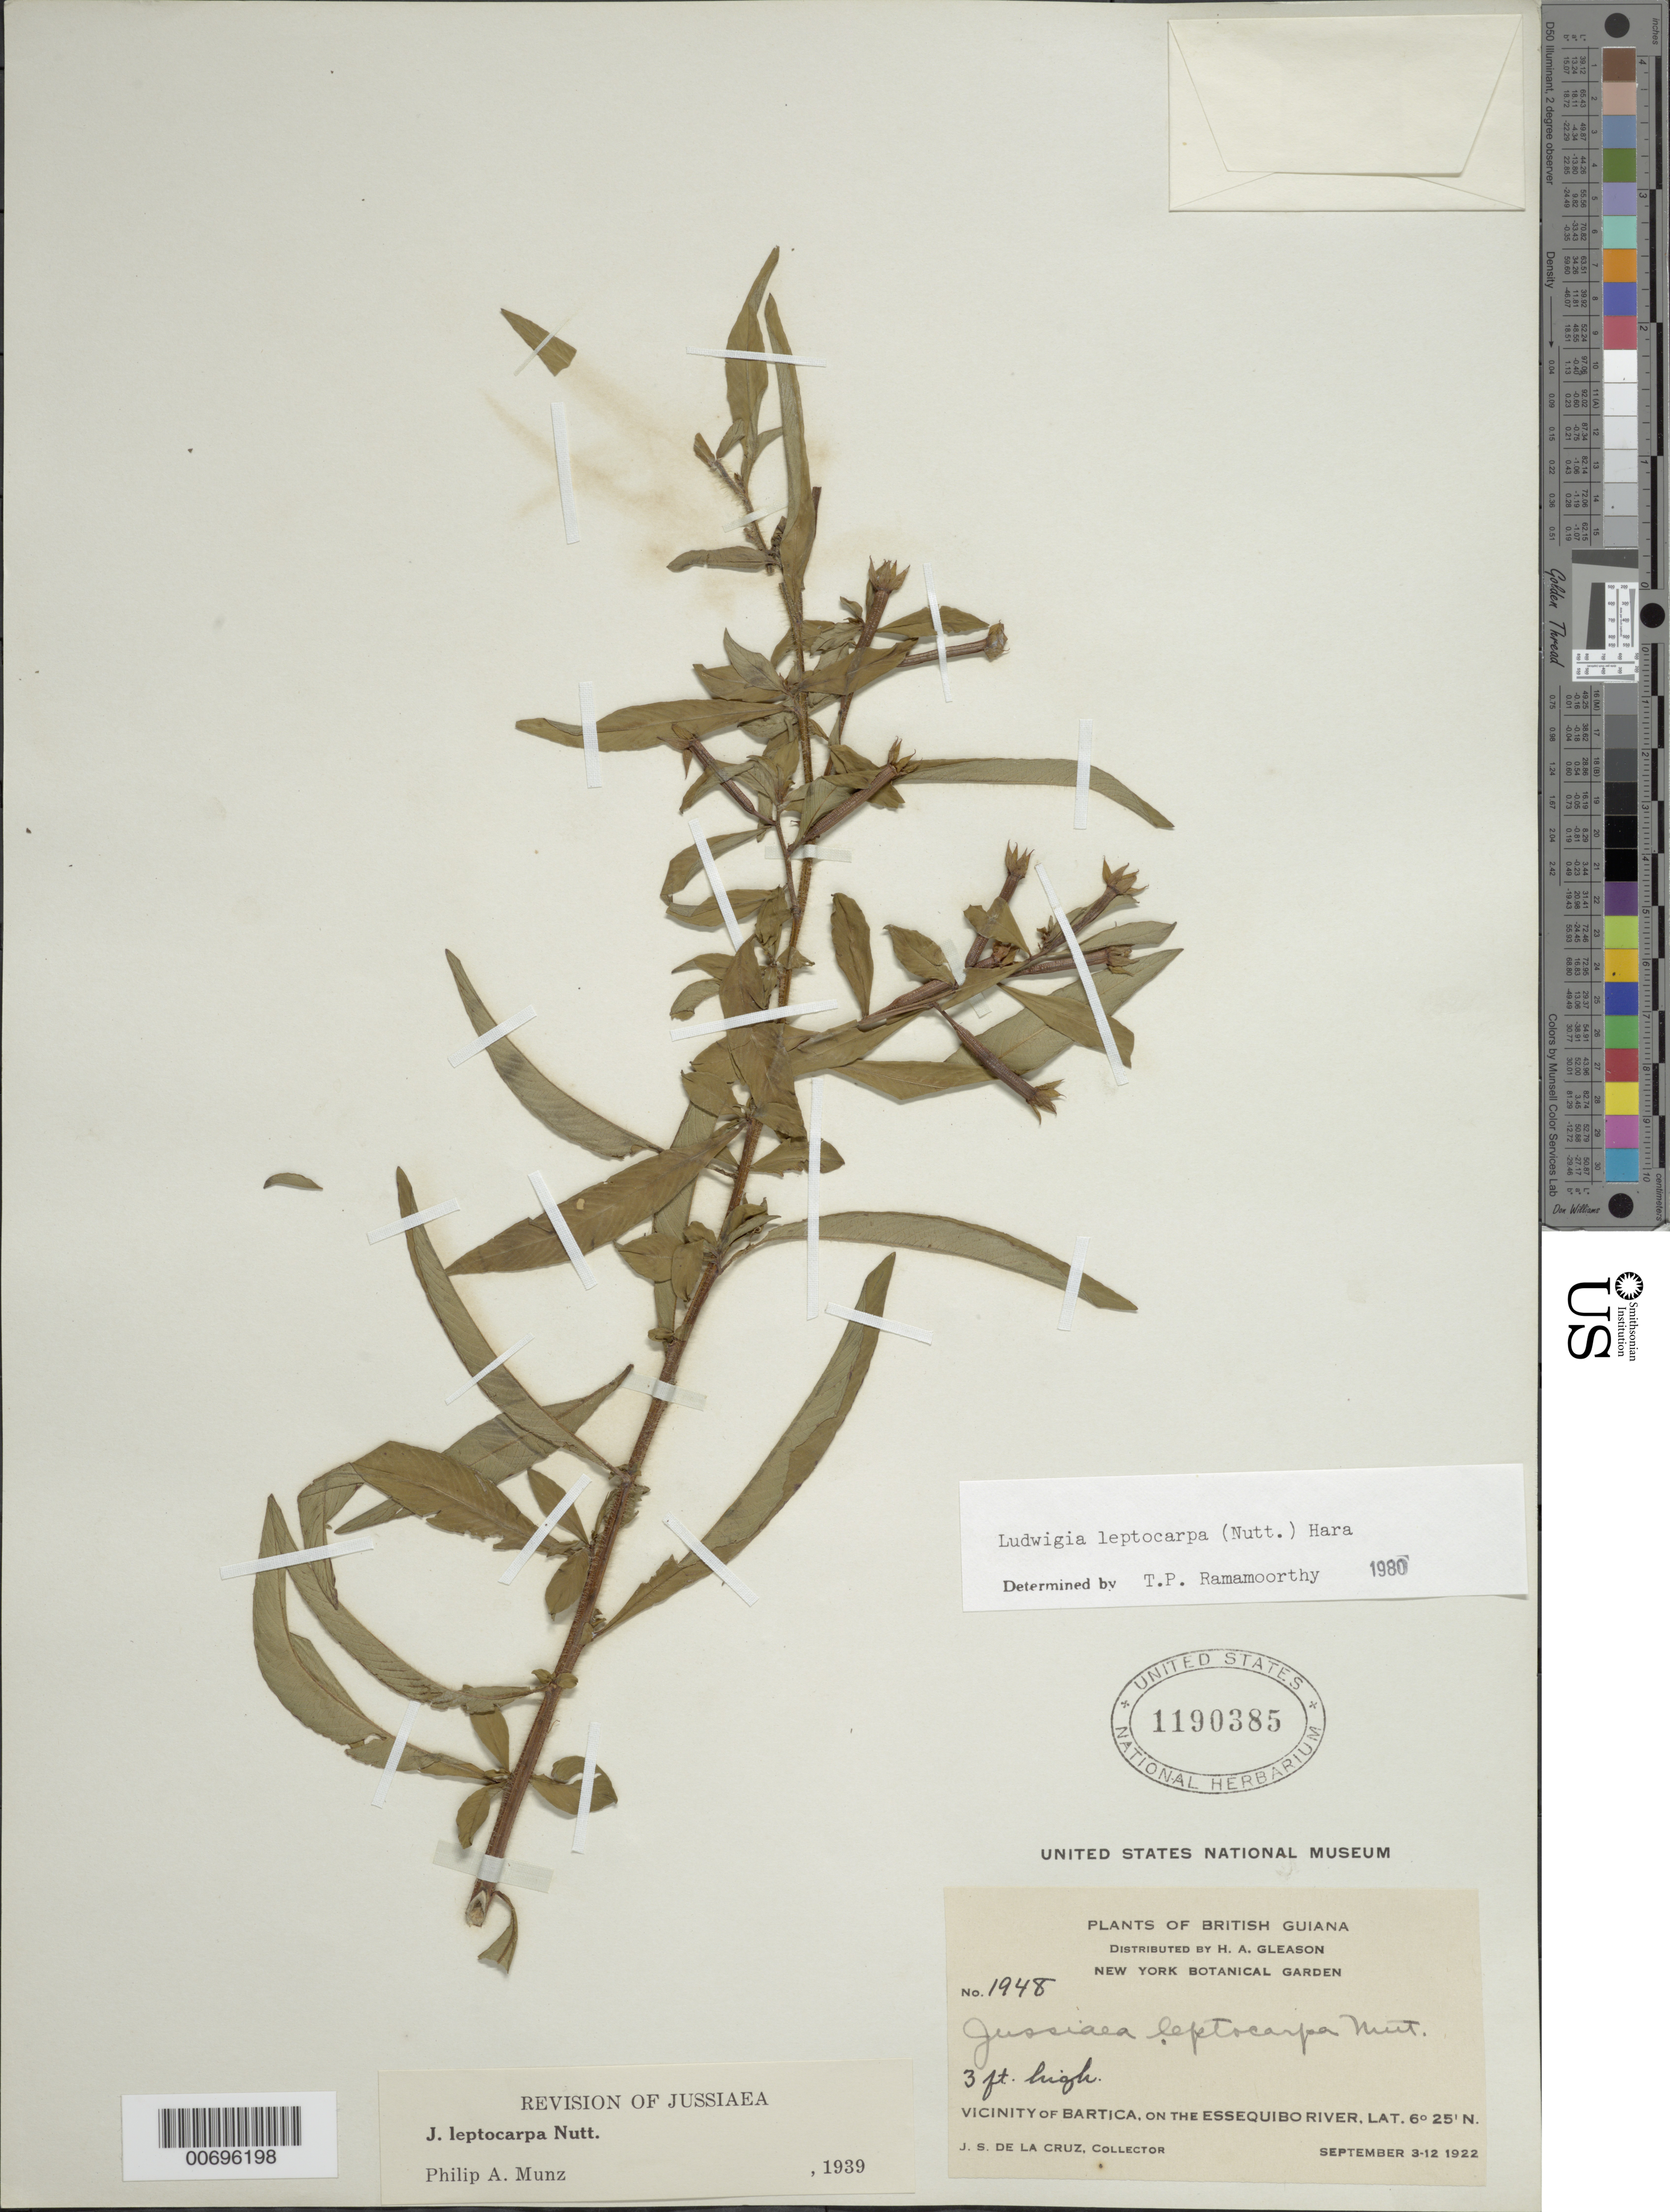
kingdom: Plantae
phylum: Tracheophyta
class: Magnoliopsida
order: Myrtales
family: Onagraceae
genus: Ludwigia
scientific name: Ludwigia leptocarpa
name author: (Nutt.) H. Hara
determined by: Ramamoorthy, T. P.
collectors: J. S. de la Cruz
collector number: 1948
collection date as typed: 3-Sep-22 to 12-Sep-22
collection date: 1922-09-03/1922-09-12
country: Guyana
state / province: Cuyuni-Mazaruni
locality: Bartica, vic., on the Essequibo River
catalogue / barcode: US 1190385